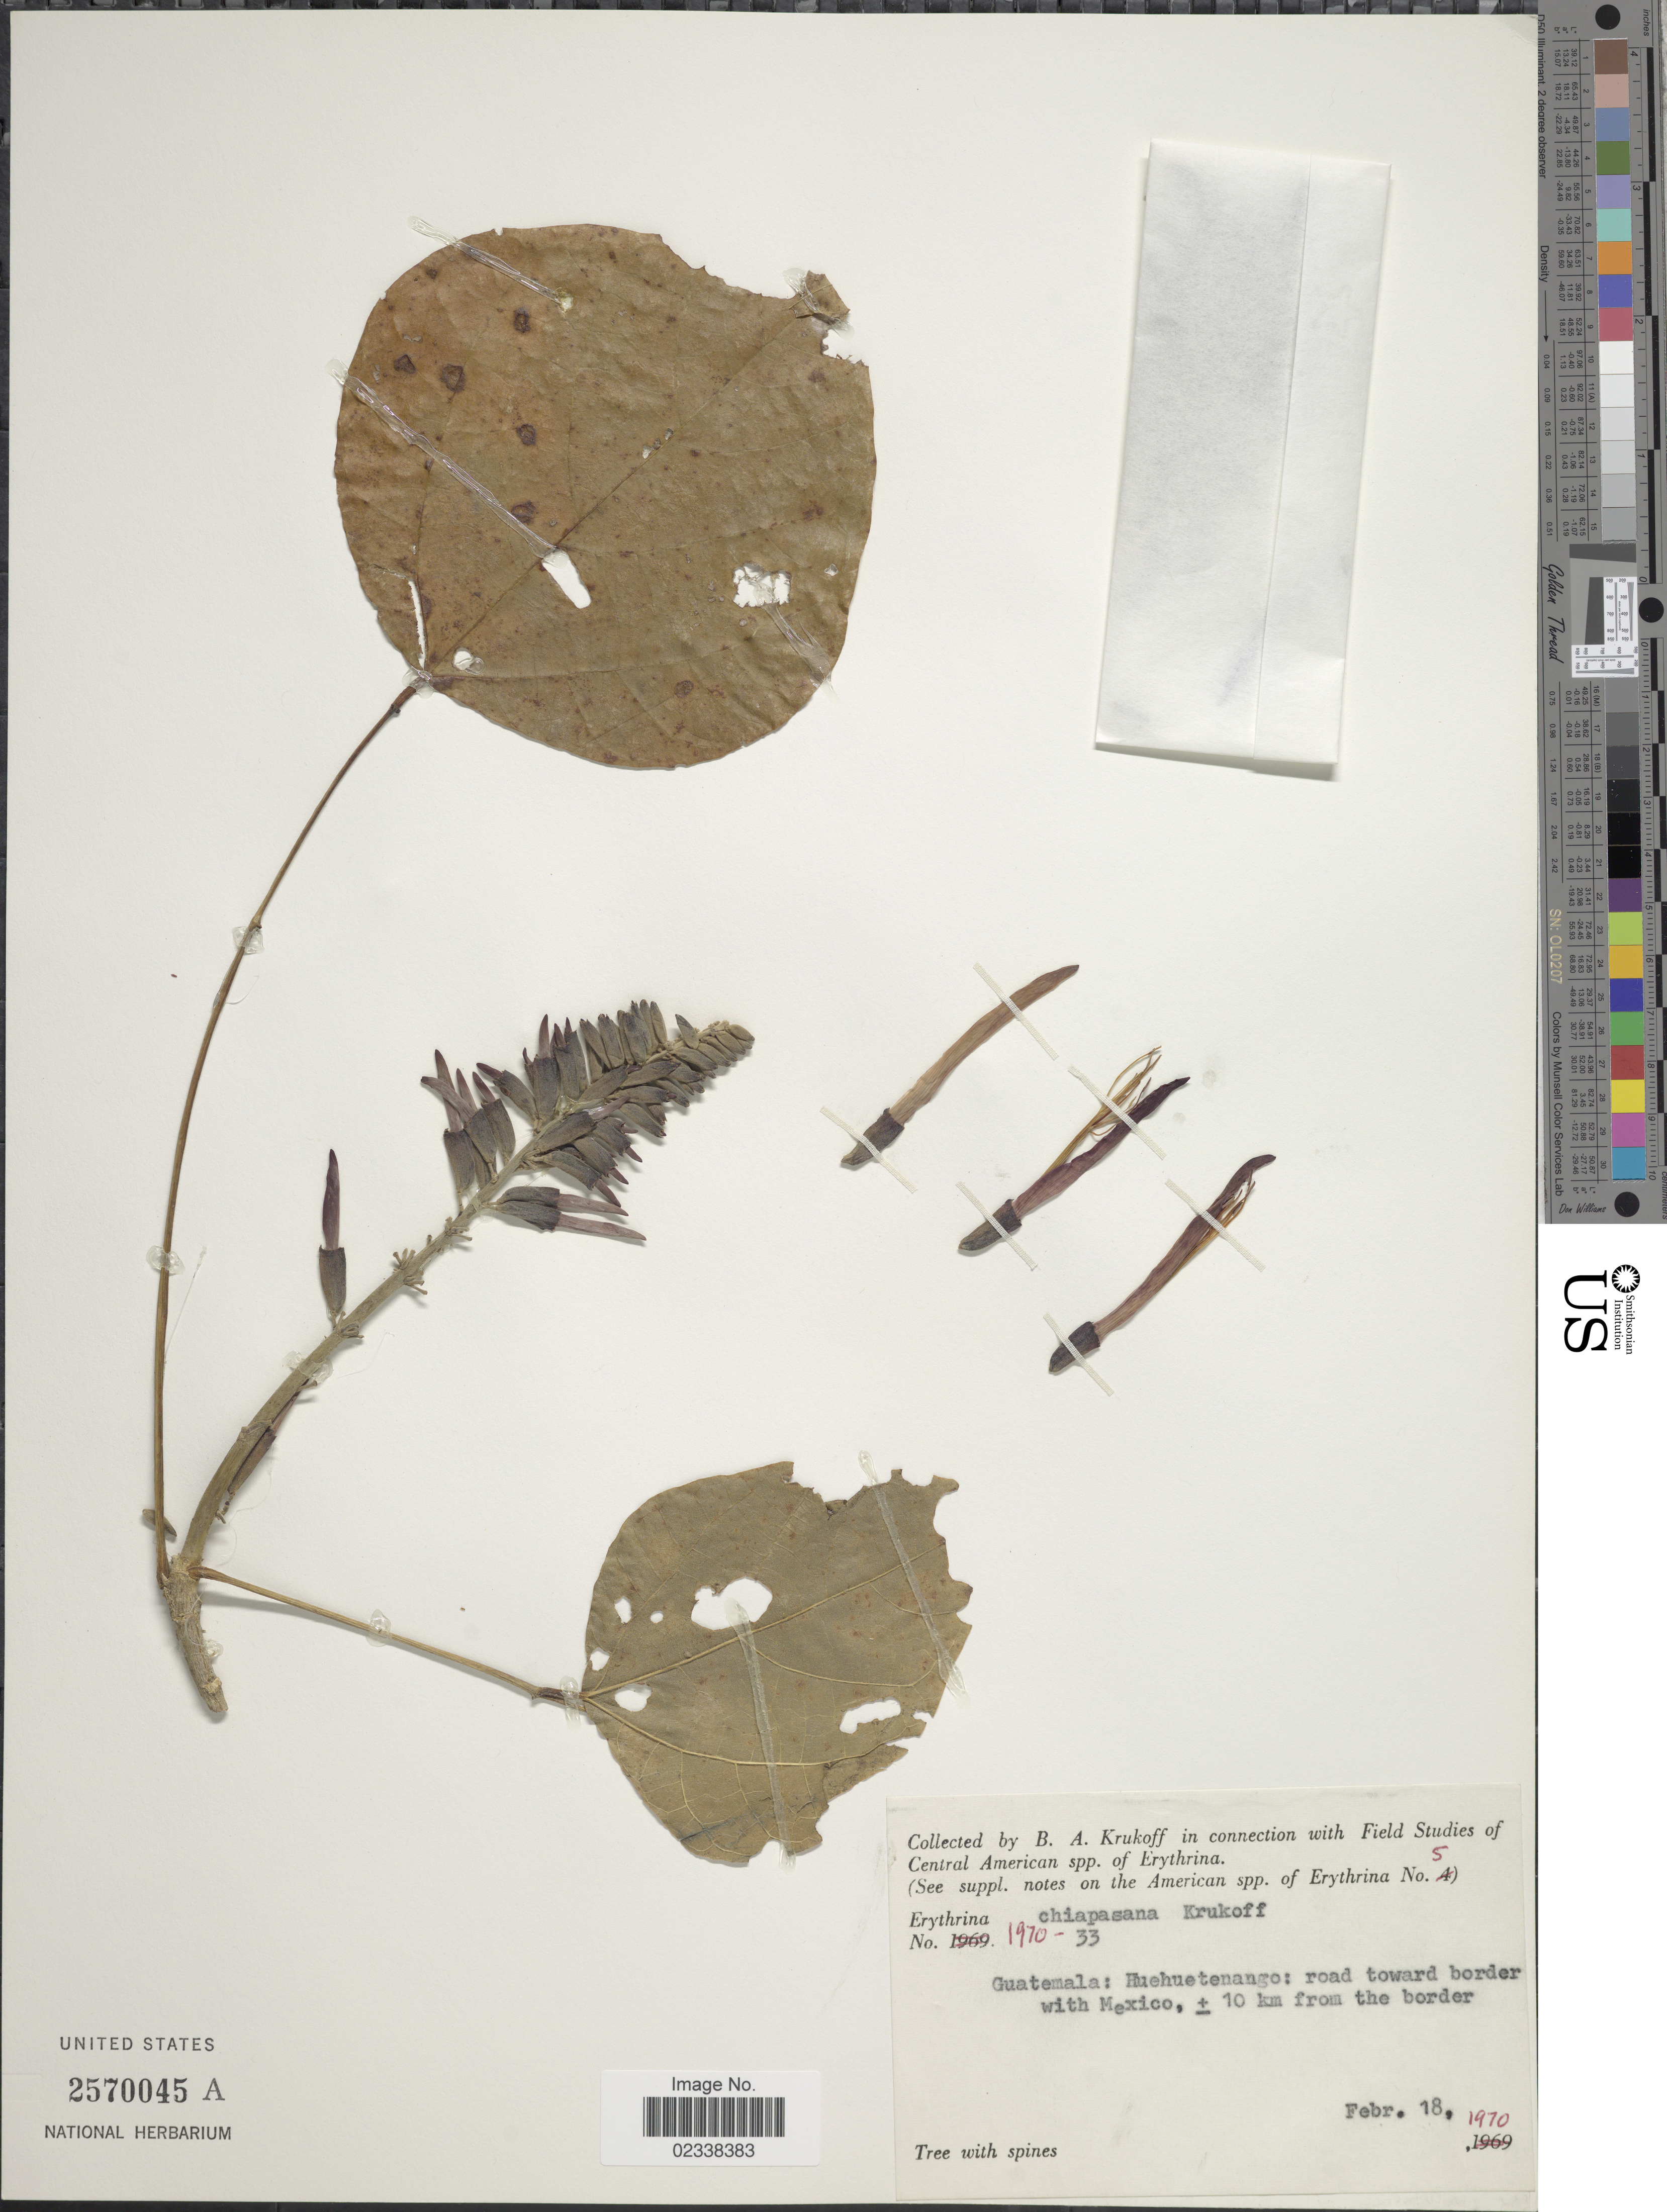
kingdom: Plantae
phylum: Tracheophyta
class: Magnoliopsida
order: Fabales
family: Fabaceae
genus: Erythrina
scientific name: Erythrina chiapasana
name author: Krukoff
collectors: B. A. Krukoff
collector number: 1970-33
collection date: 1970-02-18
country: Guatemala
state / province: Huehuetenango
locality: Road toward border with Mexico, ± 10km from the border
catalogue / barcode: US 2570045A